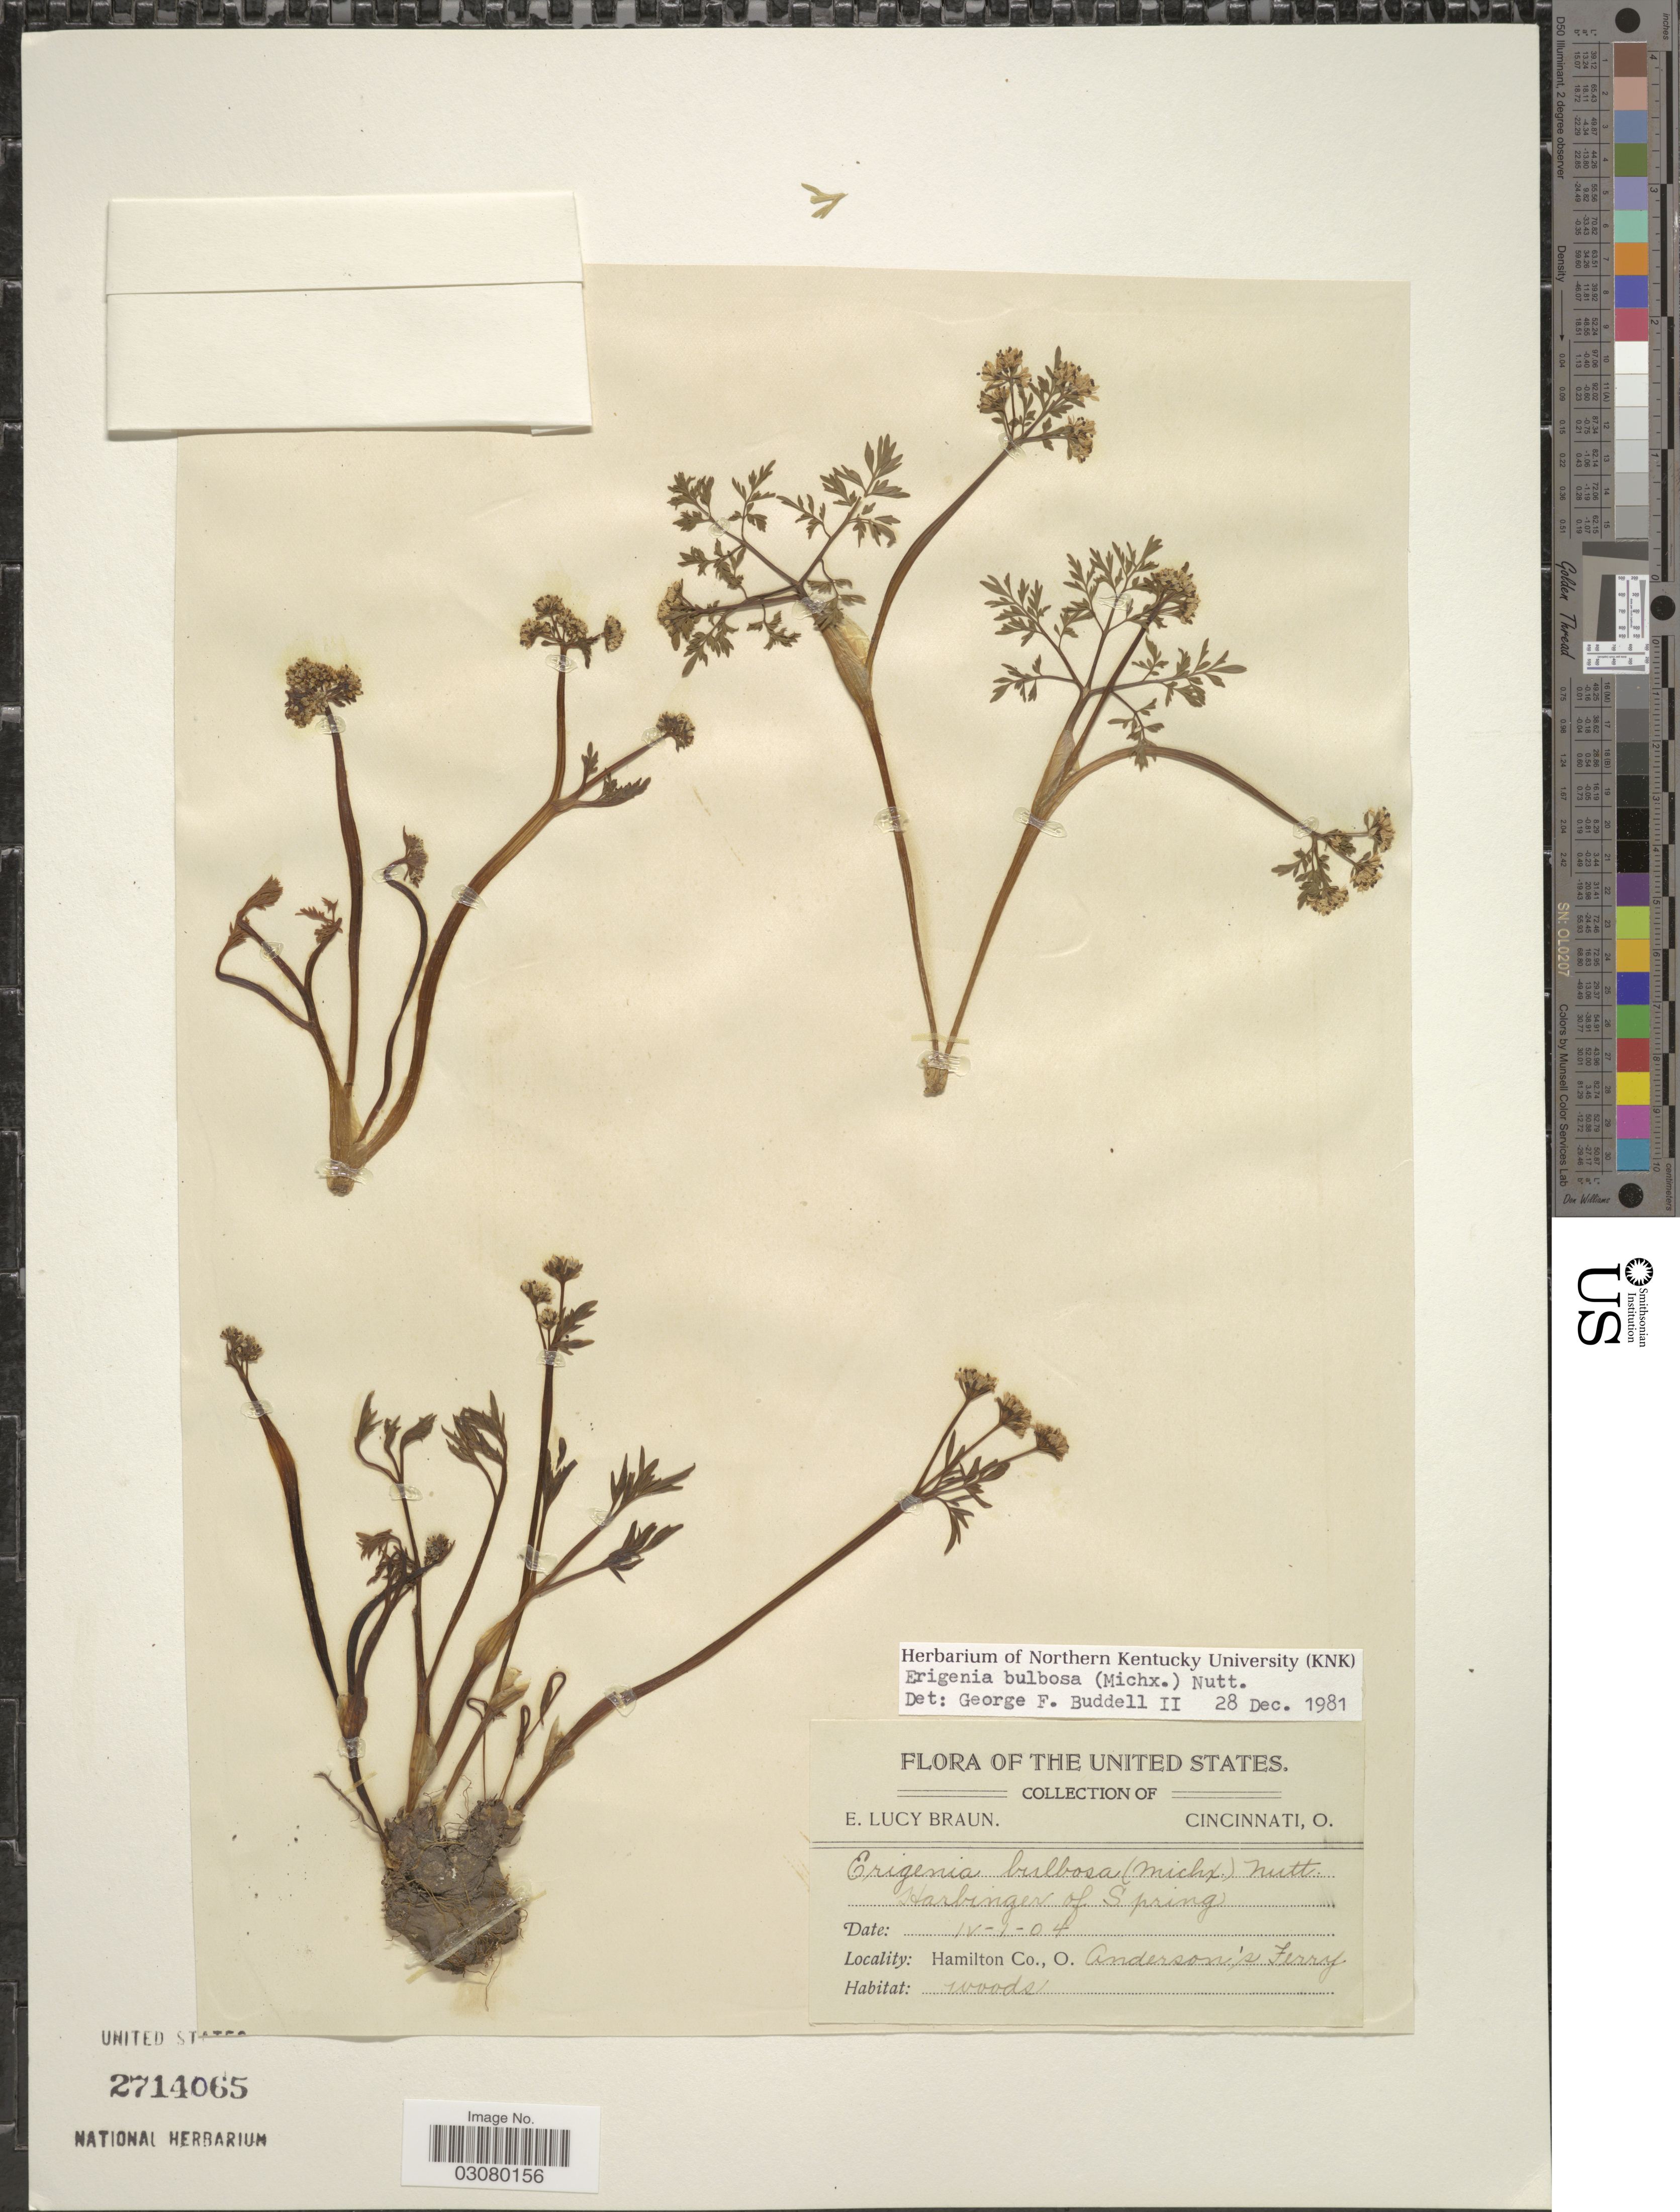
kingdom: Plantae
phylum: Tracheophyta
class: Magnoliopsida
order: Apiales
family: Apiaceae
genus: Erigenia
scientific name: Erigenia bulbosa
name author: (Michx.) Nutt.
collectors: E. L. Braun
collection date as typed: Transcribed d/m/y: 1/4/4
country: United States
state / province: Ohio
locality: Hamilton Co., O. Anderson's Ferry.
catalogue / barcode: US 2714065